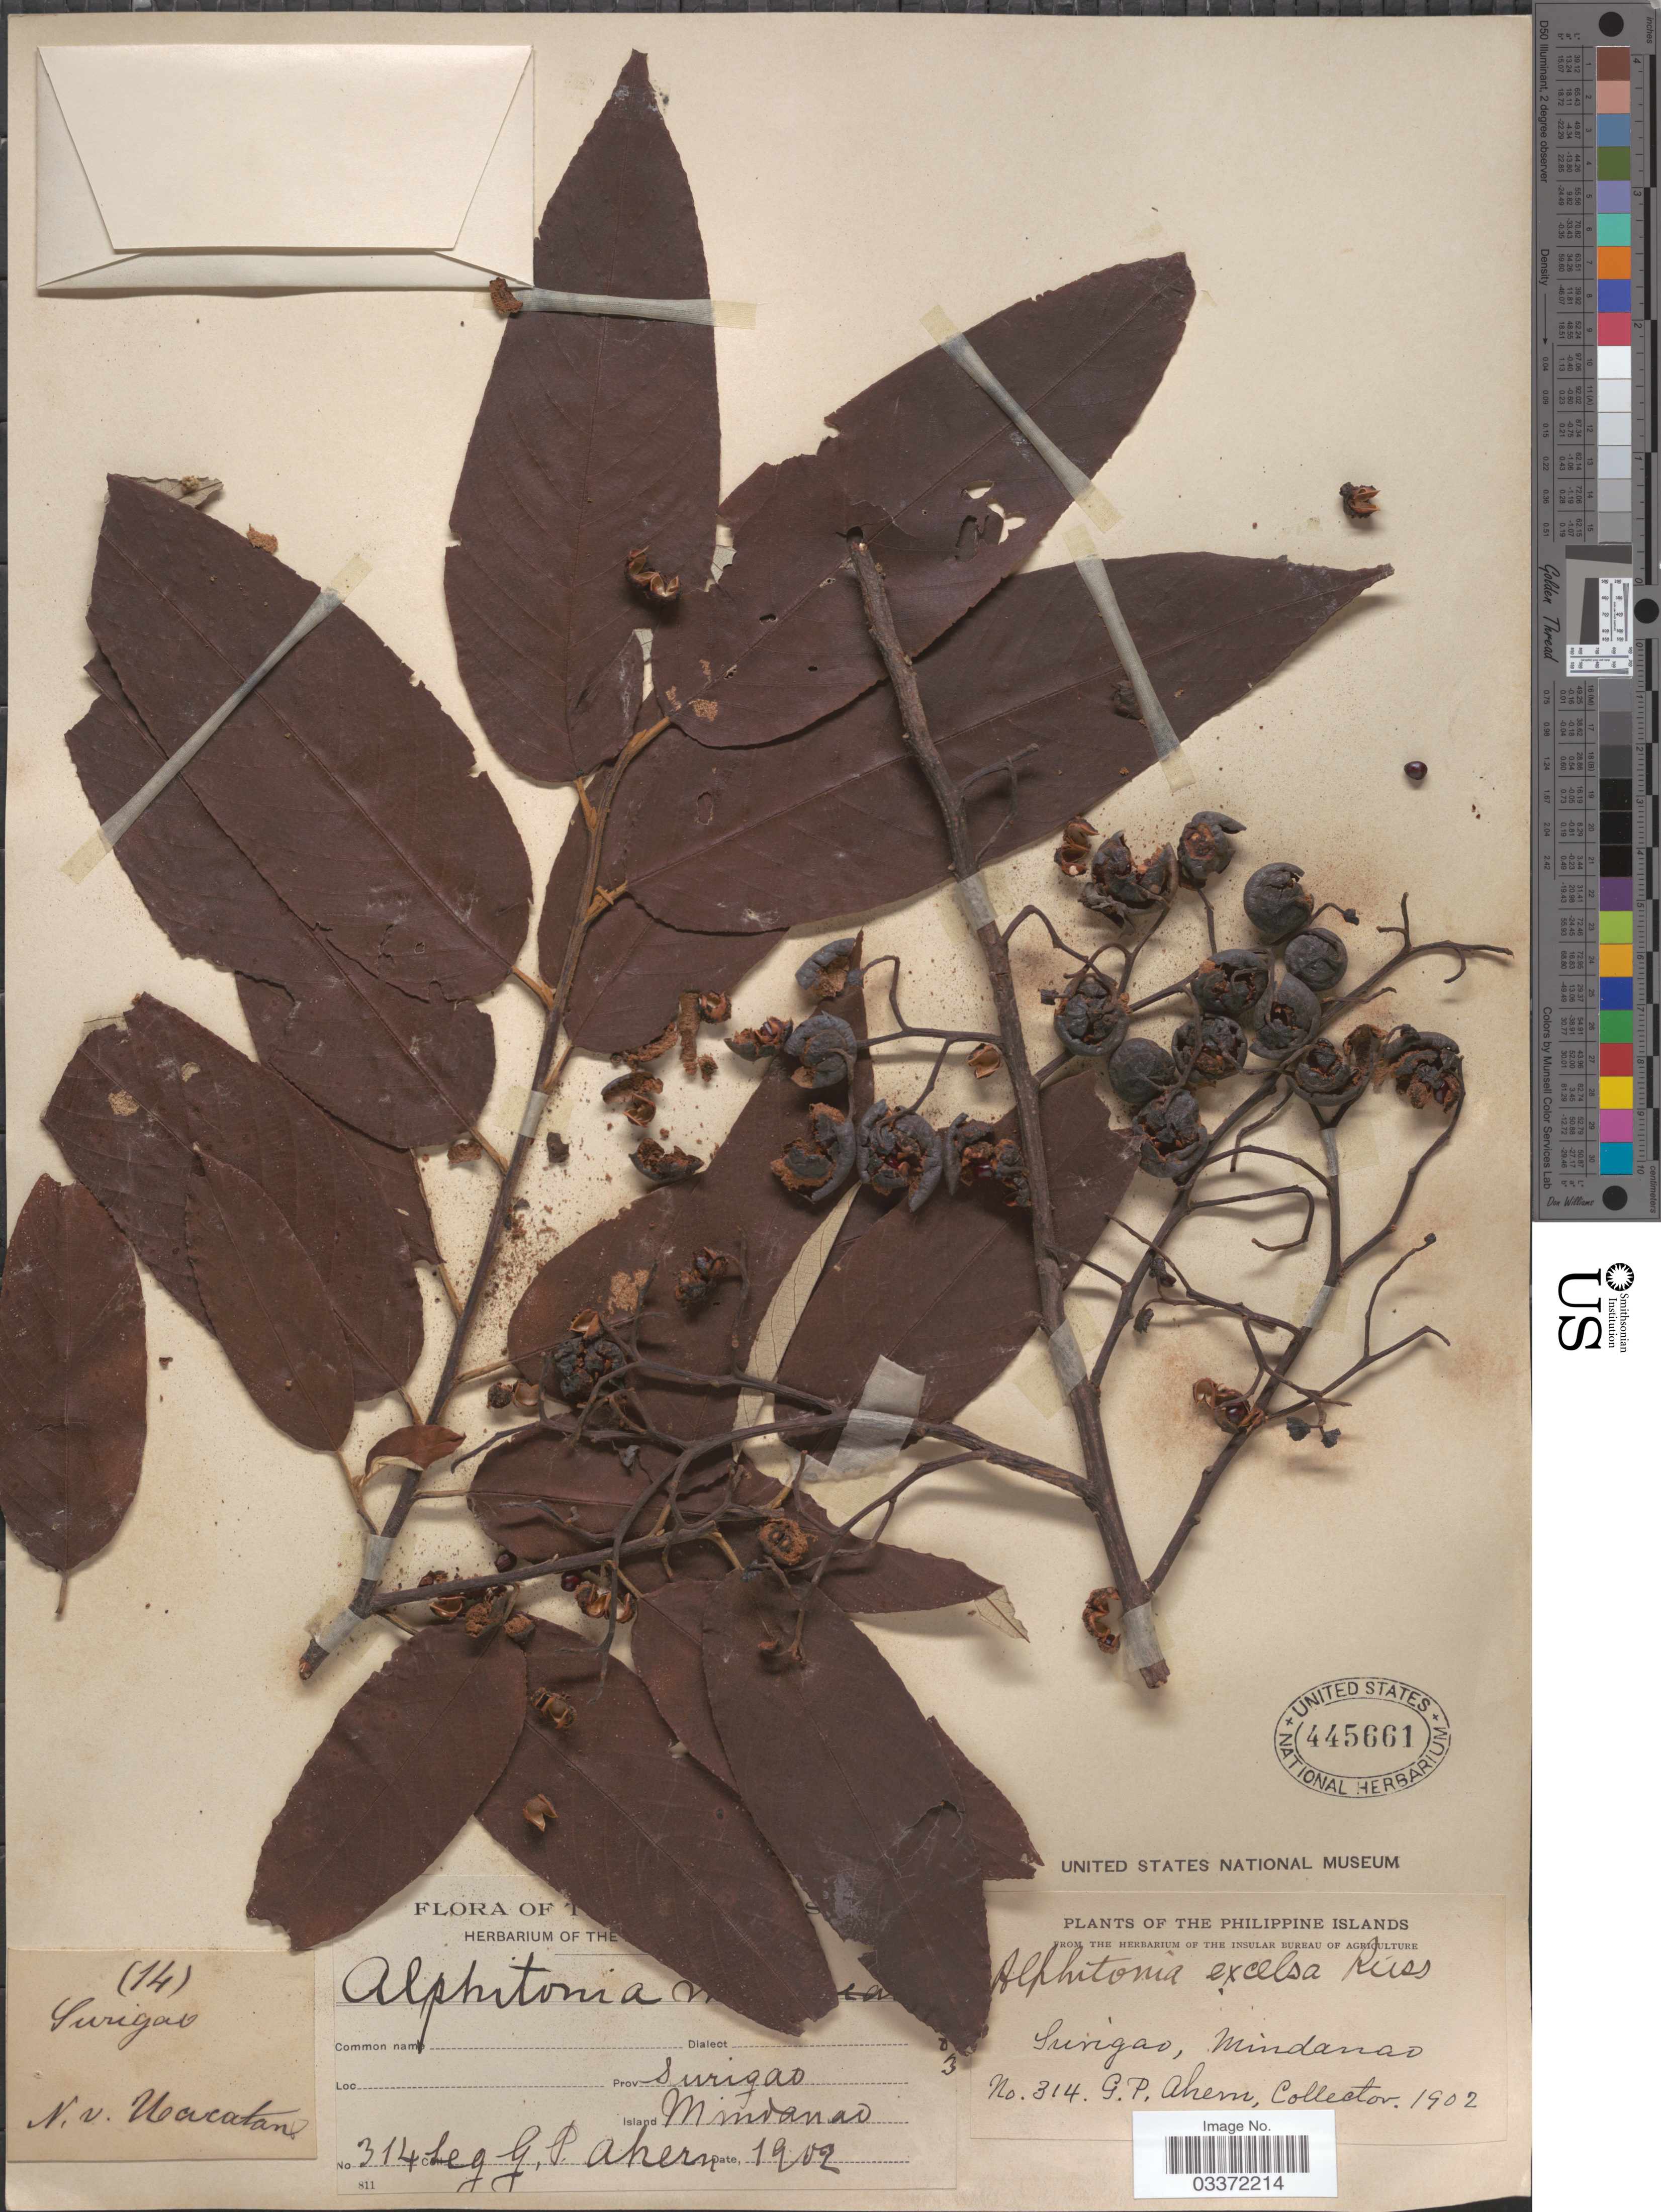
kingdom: Plantae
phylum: Tracheophyta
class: Magnoliopsida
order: Rosales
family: Rhamnaceae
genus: Alphitonia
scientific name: Alphitonia excelsa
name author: Reissek ex Endl.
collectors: G. Ahern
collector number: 314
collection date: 1902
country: Philippines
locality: Surigao, Island Mindanao.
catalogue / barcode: US 445661